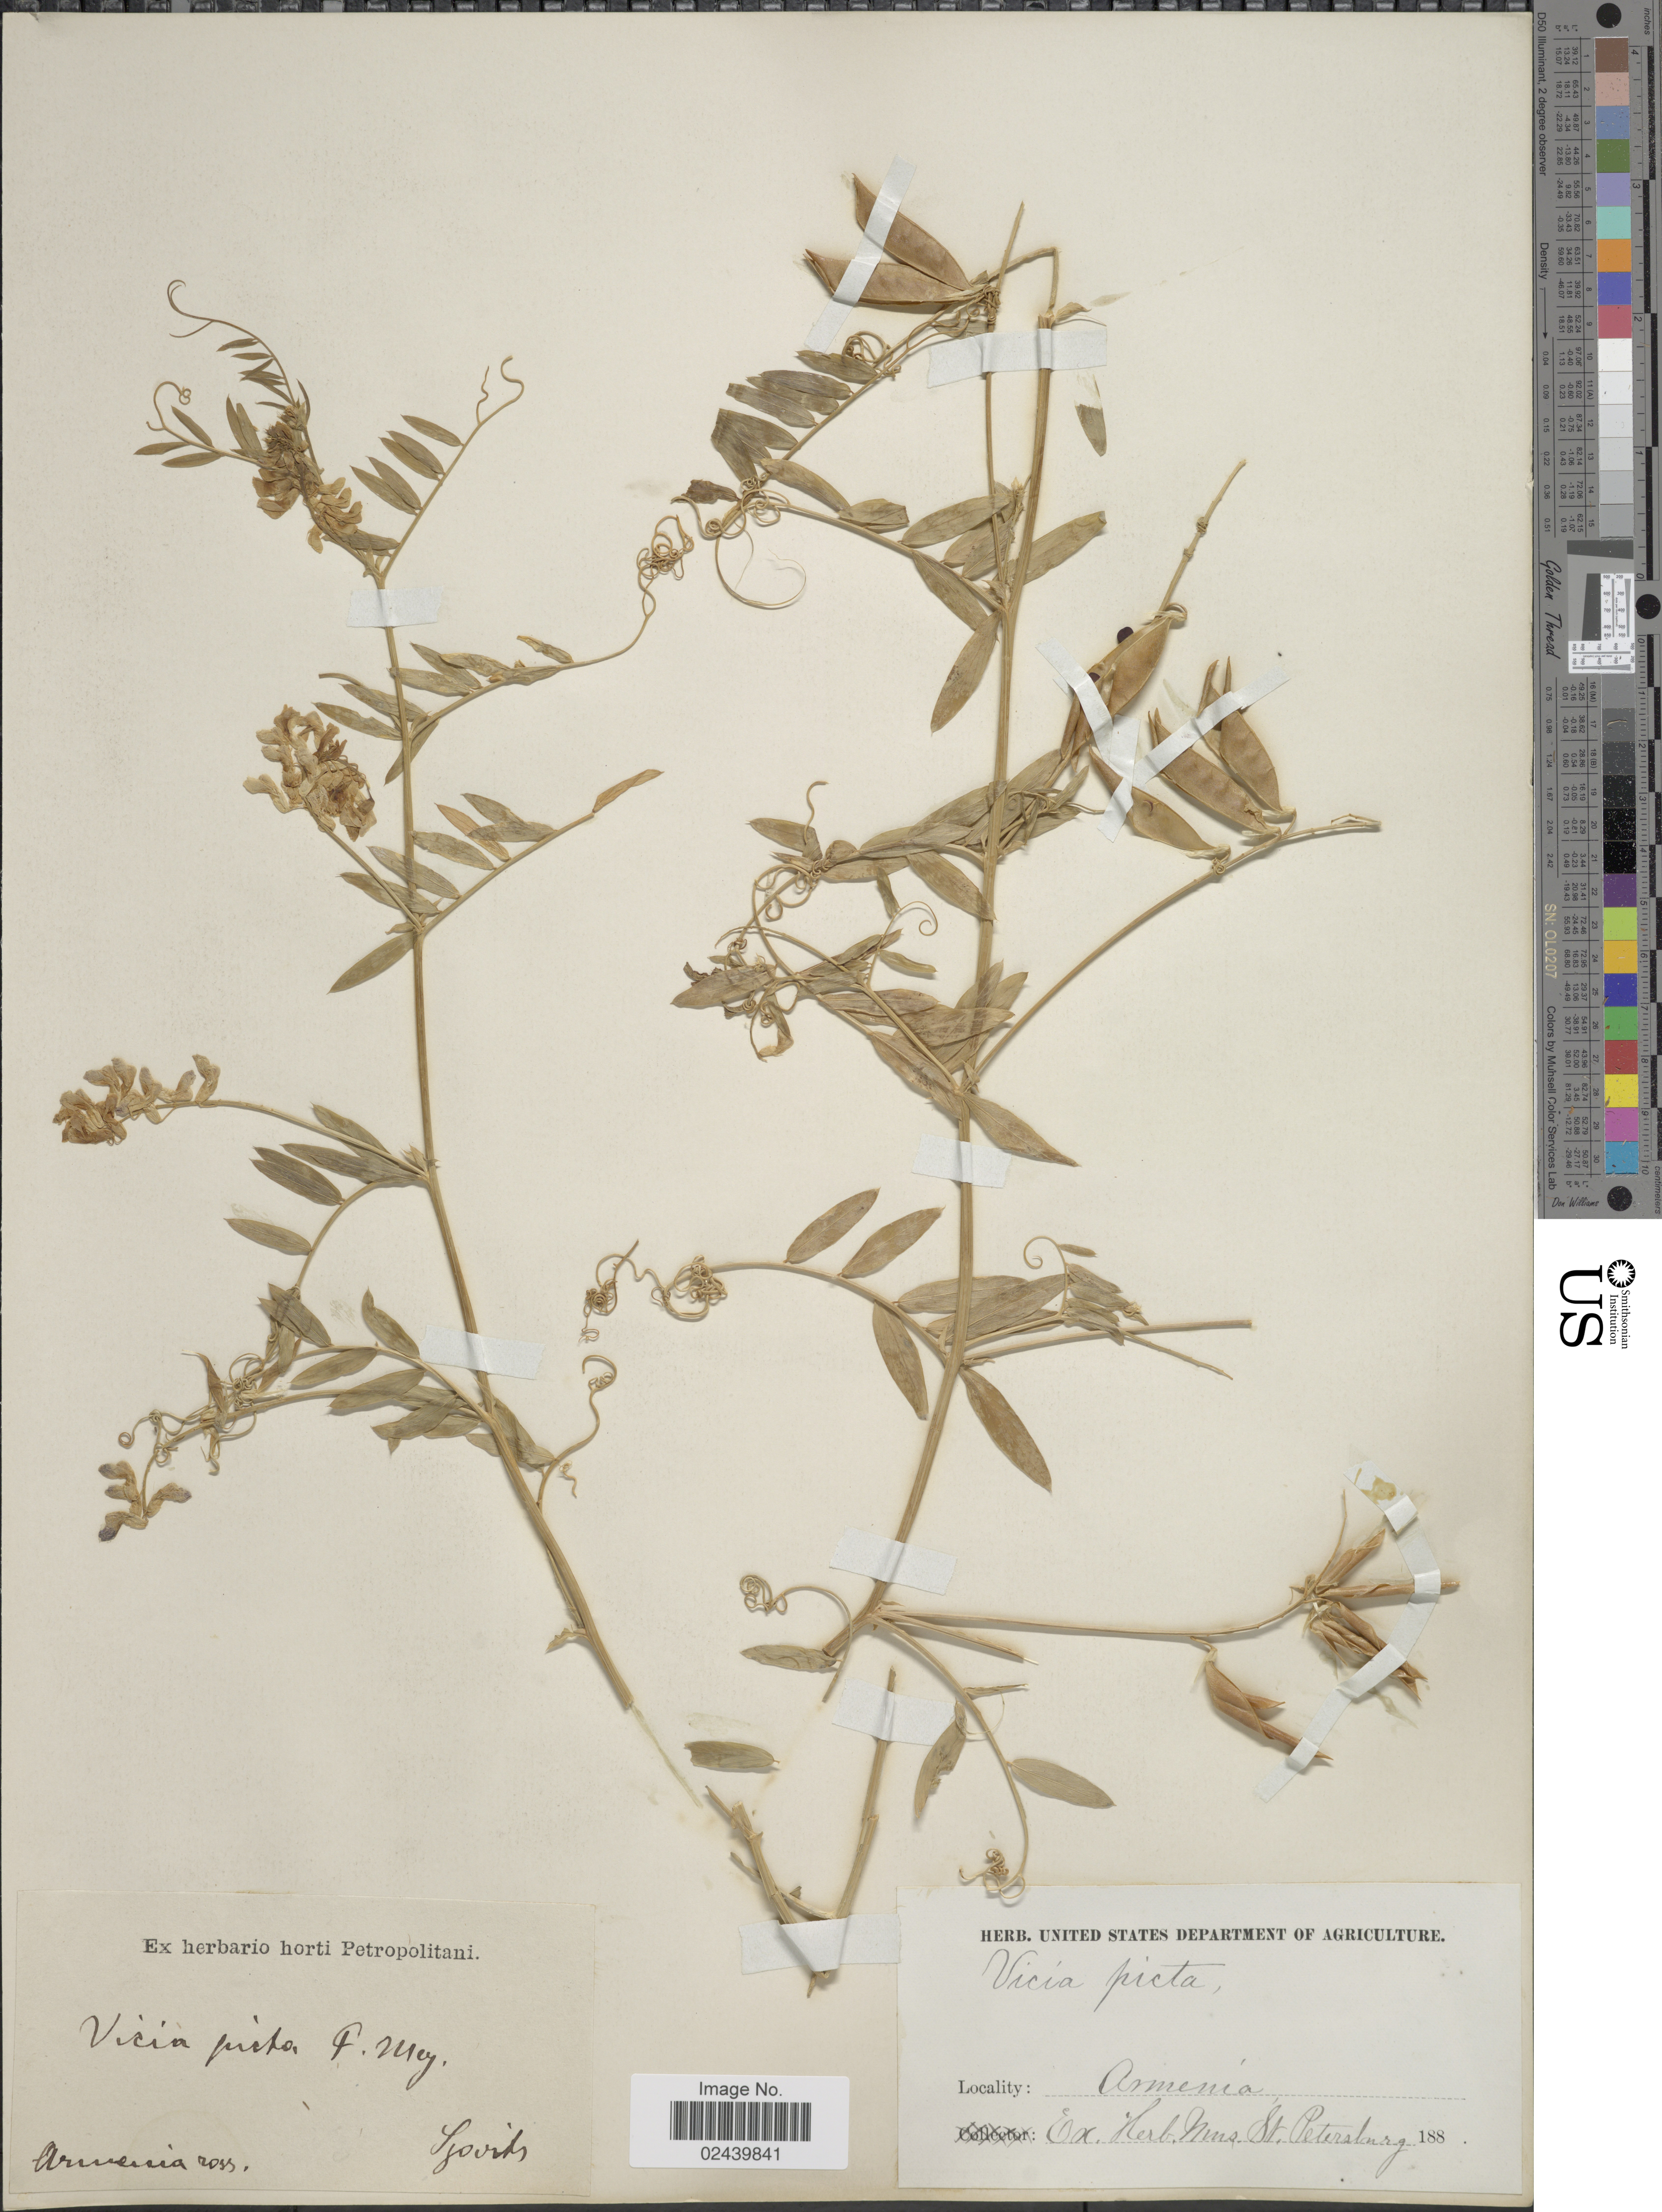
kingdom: Plantae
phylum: Tracheophyta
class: Magnoliopsida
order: Fabales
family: Fabaceae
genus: Vicia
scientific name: Vicia picta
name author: Fisch. & C.A. Mey.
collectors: Szovits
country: Armenia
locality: Armenia ross. [interpreted]